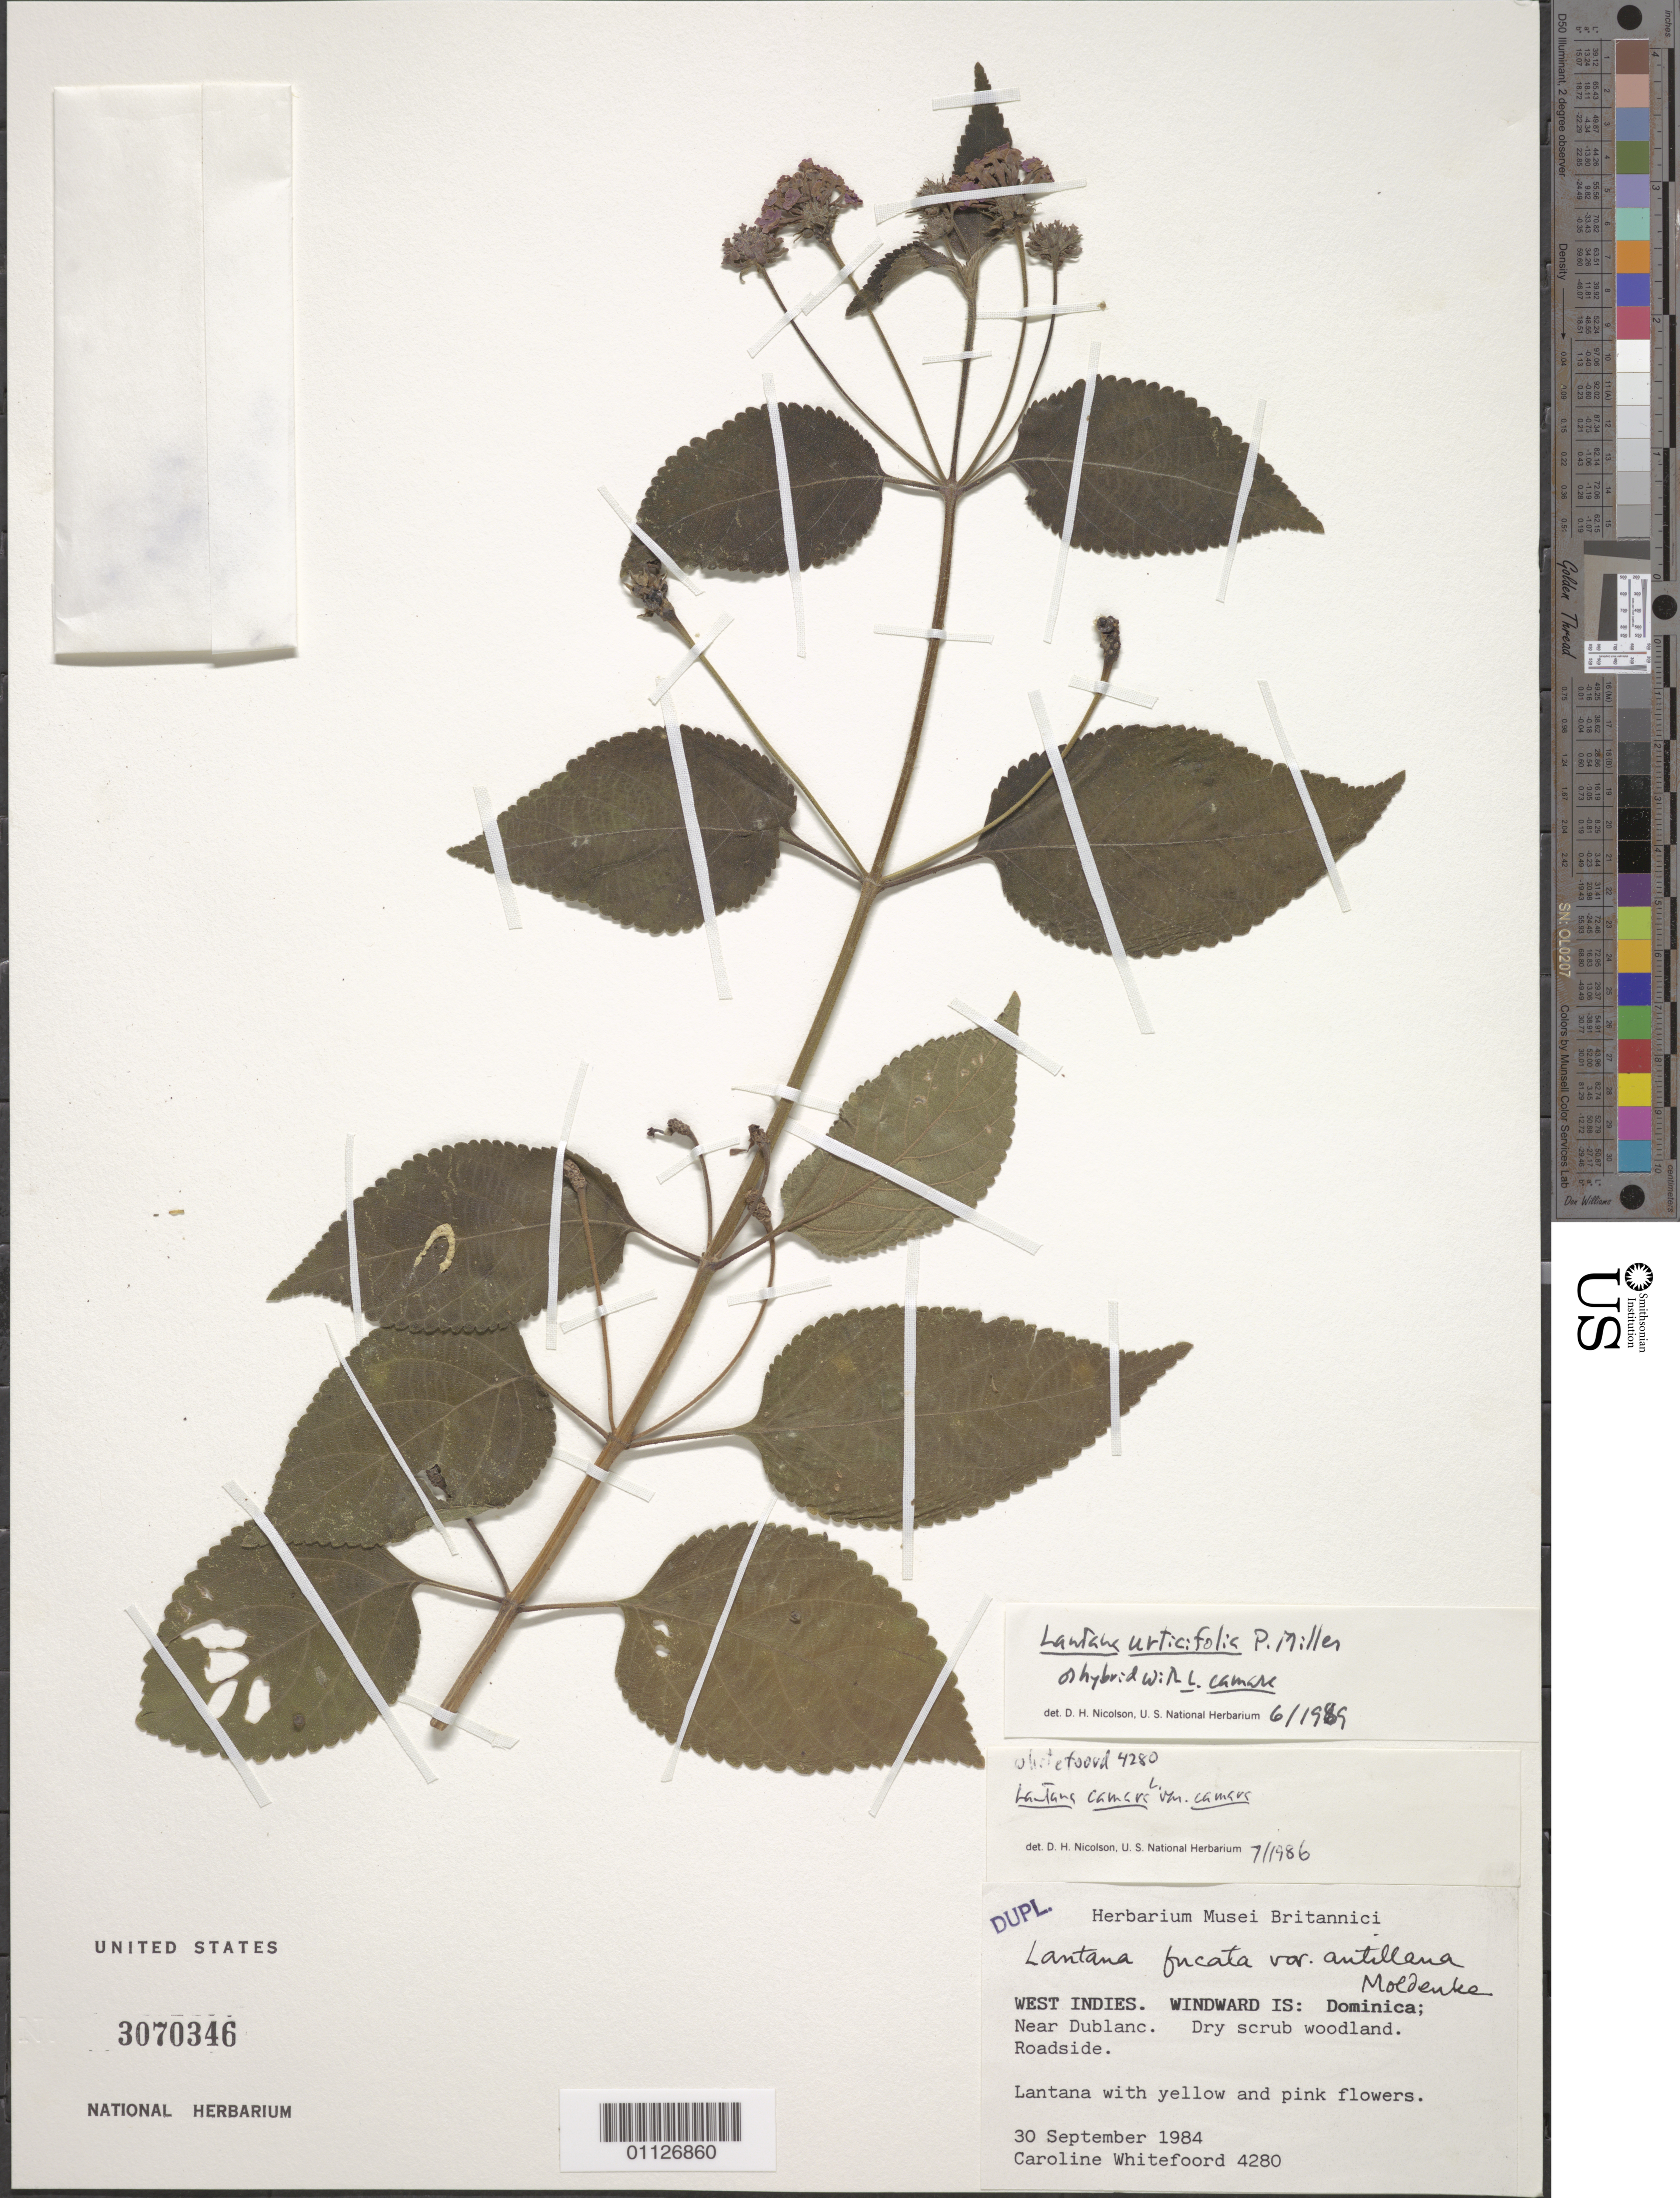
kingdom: Plantae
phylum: Tracheophyta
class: Magnoliopsida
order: Lamiales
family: Verbenaceae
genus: Lantana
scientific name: Lantana urticifolia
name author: Mill.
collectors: C. Whitefoord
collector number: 4280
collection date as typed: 30 Sep 1984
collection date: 1984-09-30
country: Dominica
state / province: St. Peter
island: Dominica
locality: Near Dublanc. Dry scrub woodland. Roadside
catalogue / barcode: US 3070346